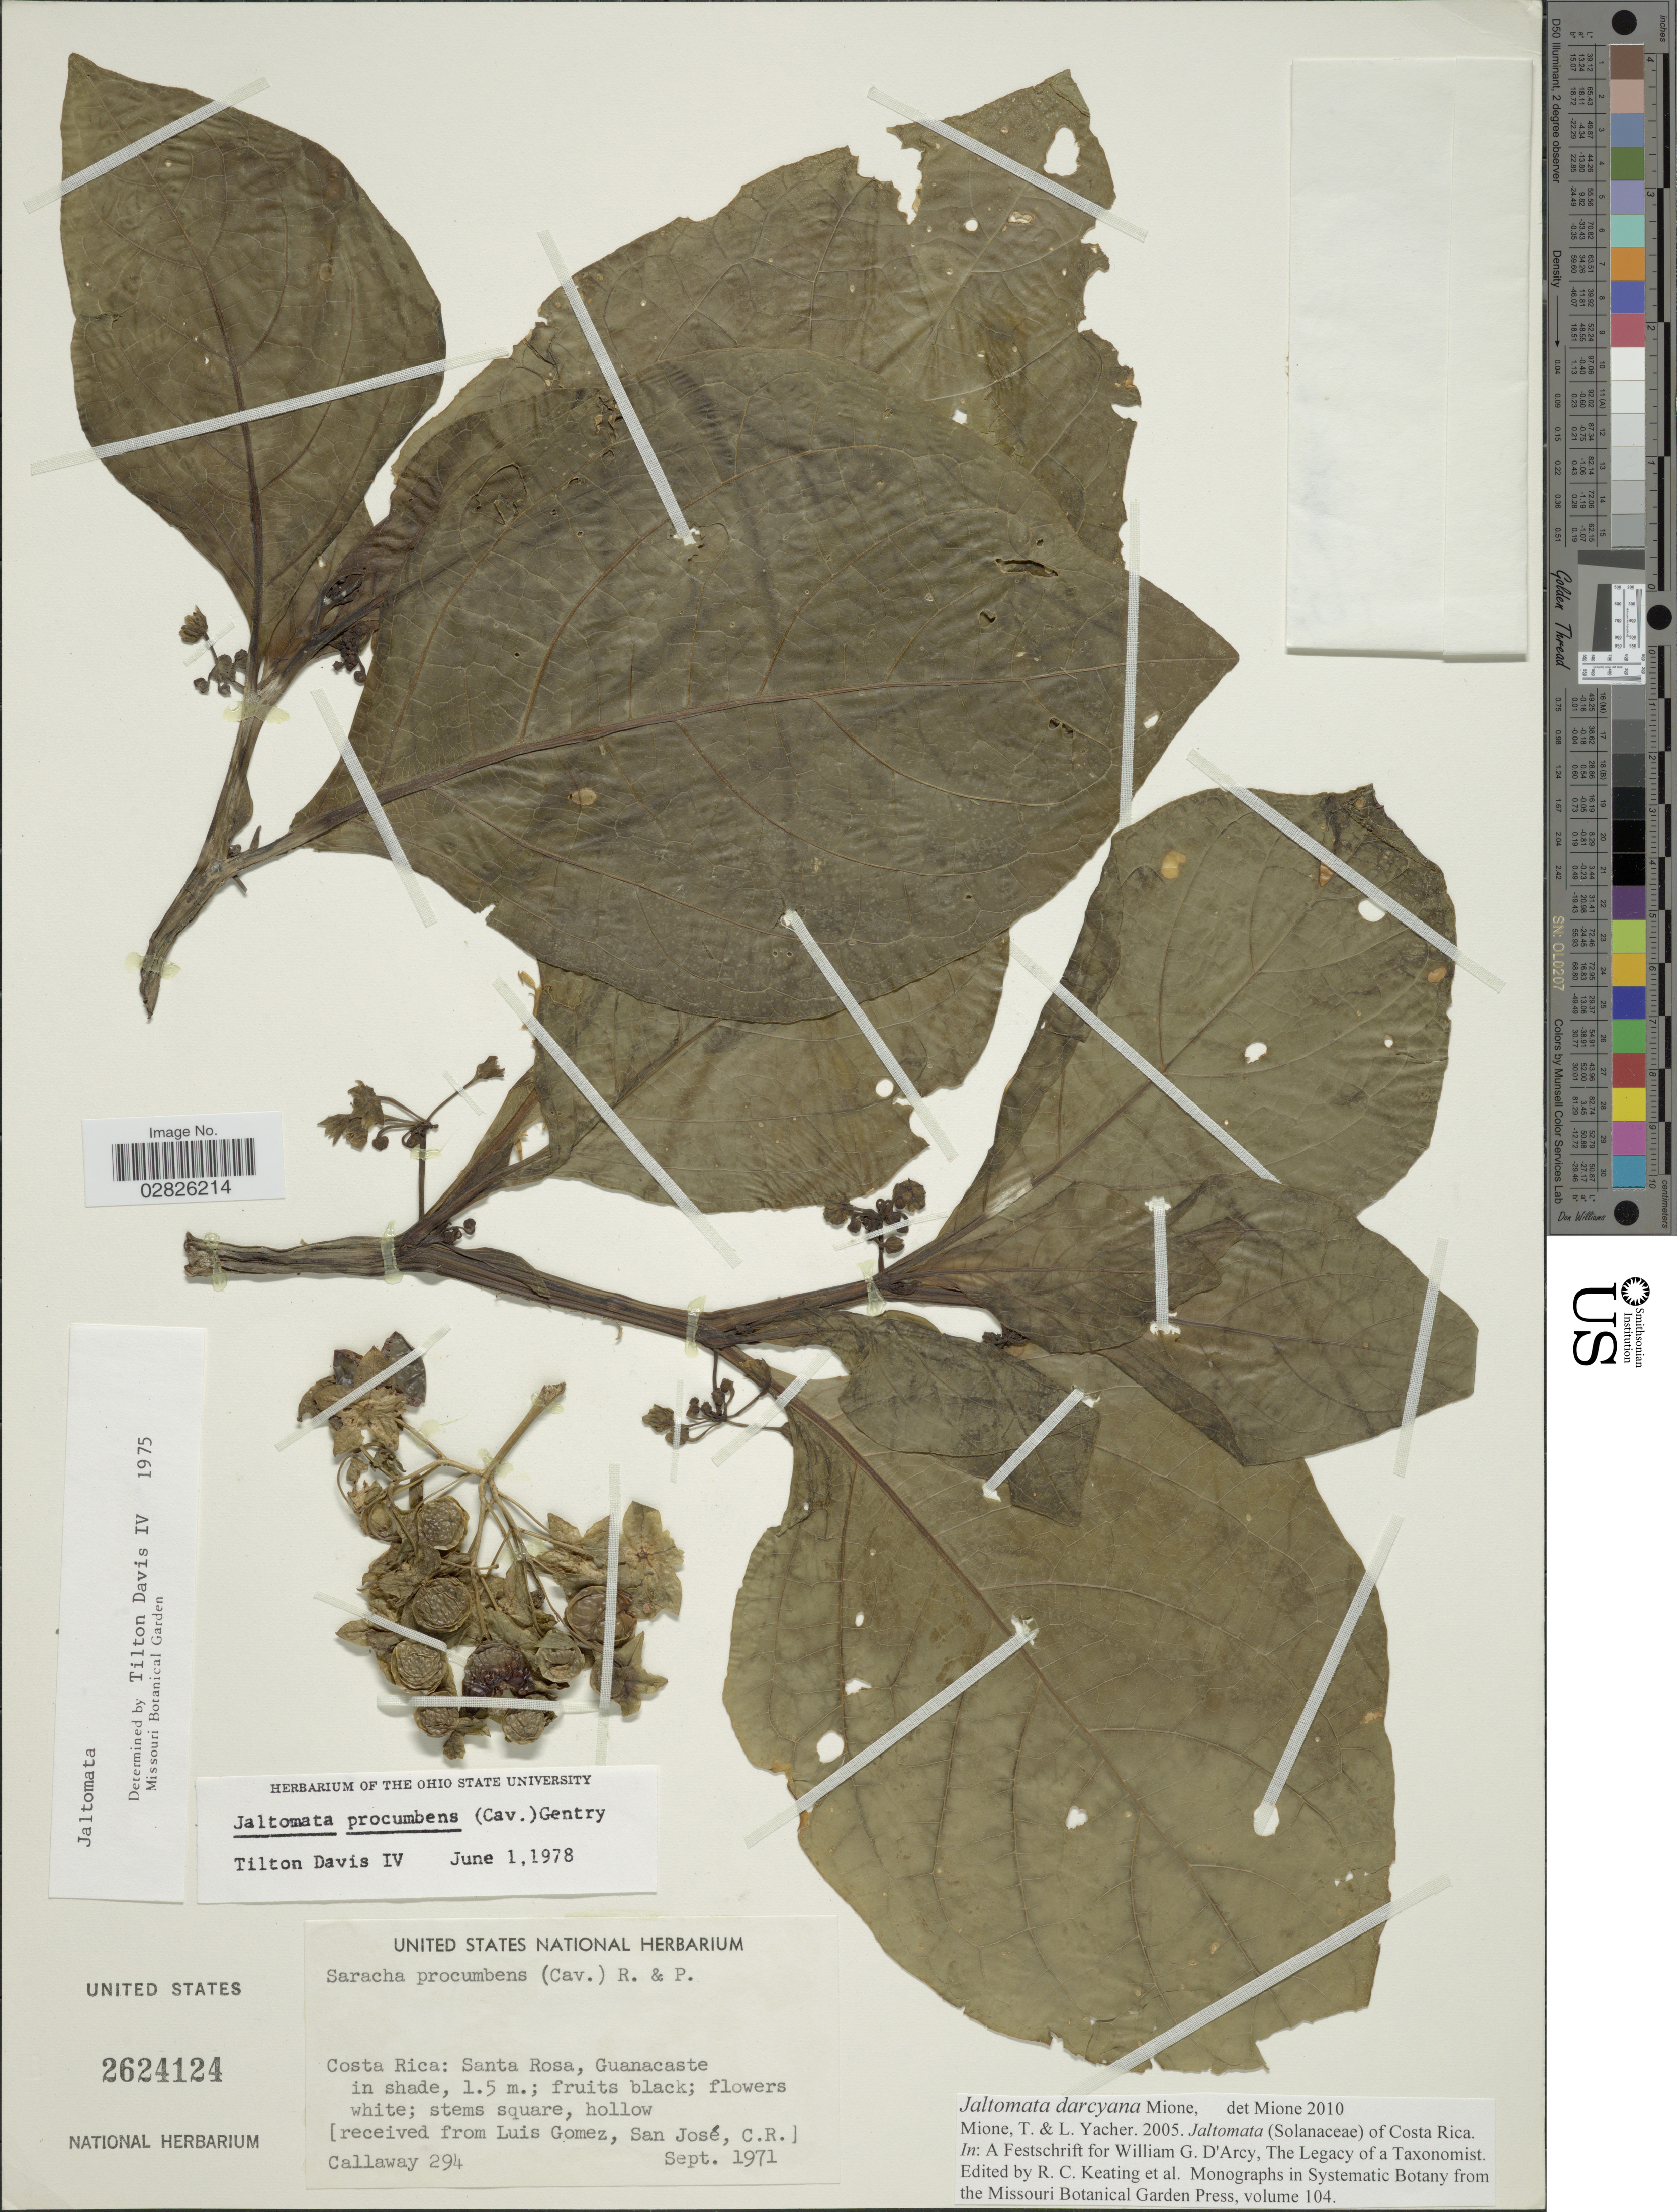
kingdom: Plantae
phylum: Tracheophyta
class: Magnoliopsida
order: Solanales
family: Solanaceae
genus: Jaltomata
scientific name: Jaltomata darcyana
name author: Mione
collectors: Callaway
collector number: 294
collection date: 1971-09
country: Costa Rica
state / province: Guanacaste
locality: Santa Rosa.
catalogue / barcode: US 2624124